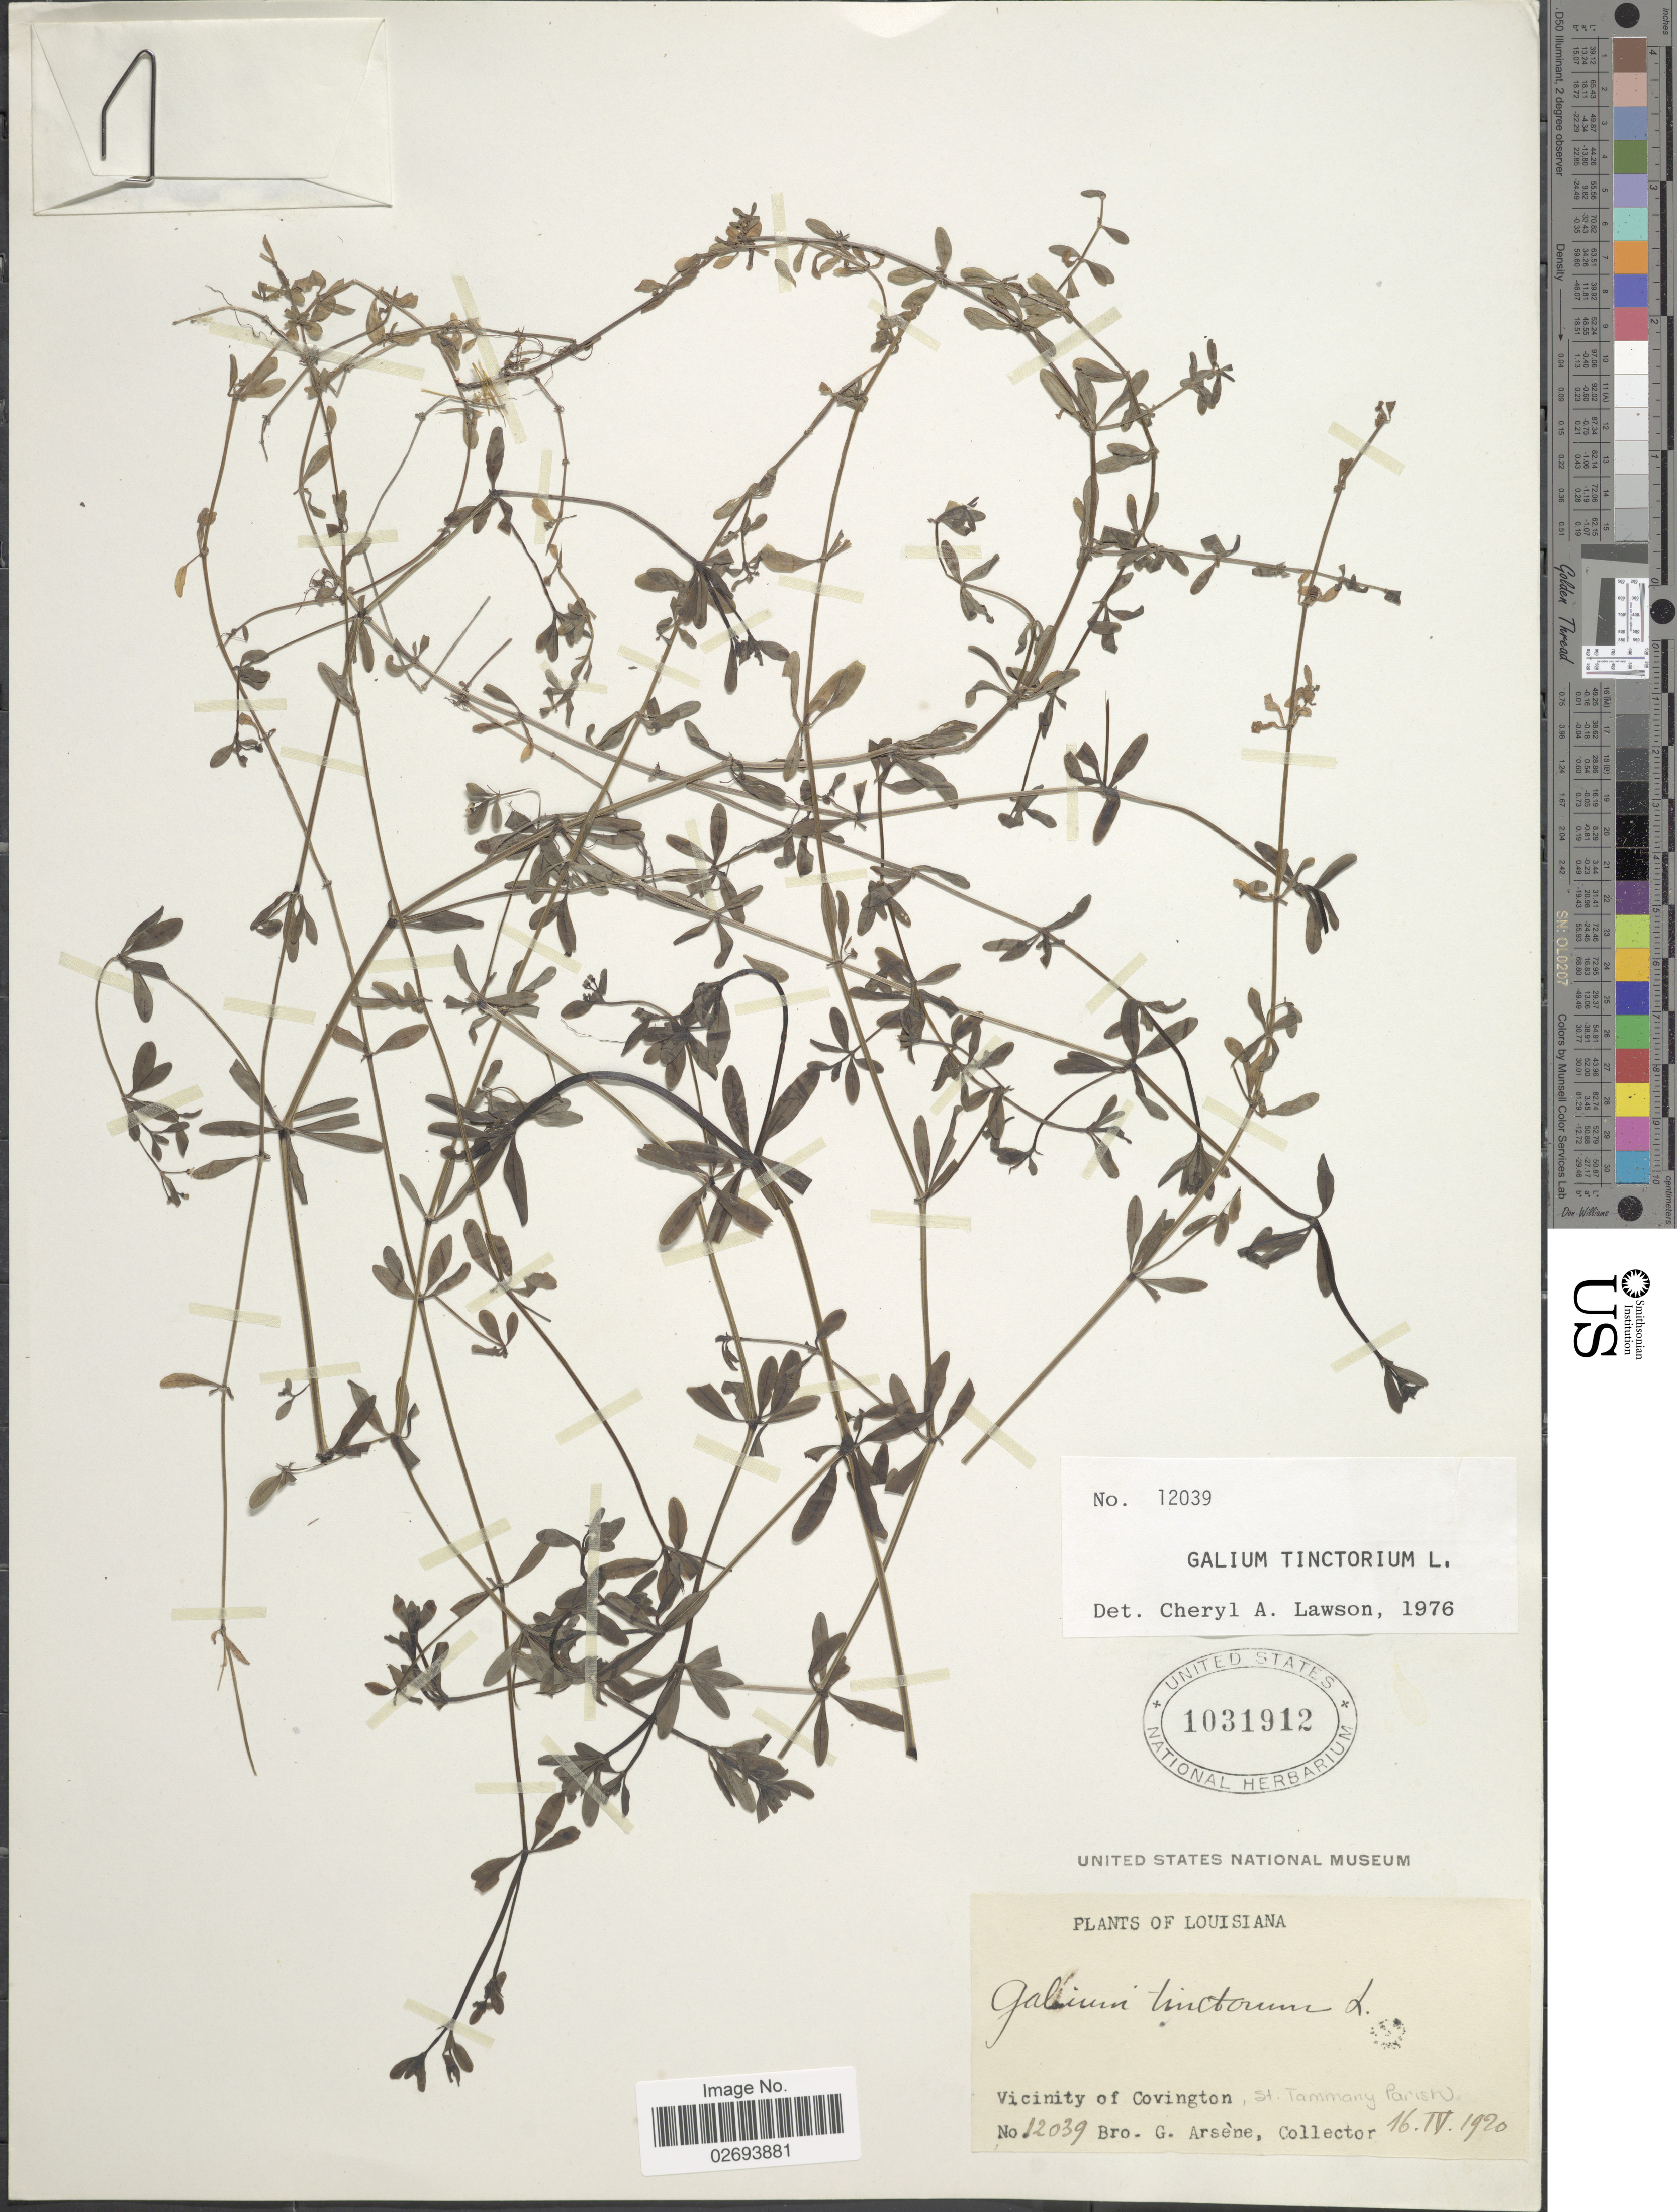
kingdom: Plantae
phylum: Tracheophyta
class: Magnoliopsida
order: Gentianales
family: Rubiaceae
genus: Galium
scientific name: Galium tinctorium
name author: (L.) Scop.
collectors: Bro. G. Arsène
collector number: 12039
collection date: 1920-04-16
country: United States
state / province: Louisiana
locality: Vicinity of Covington, St. Tammany Parish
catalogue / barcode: US 1031912